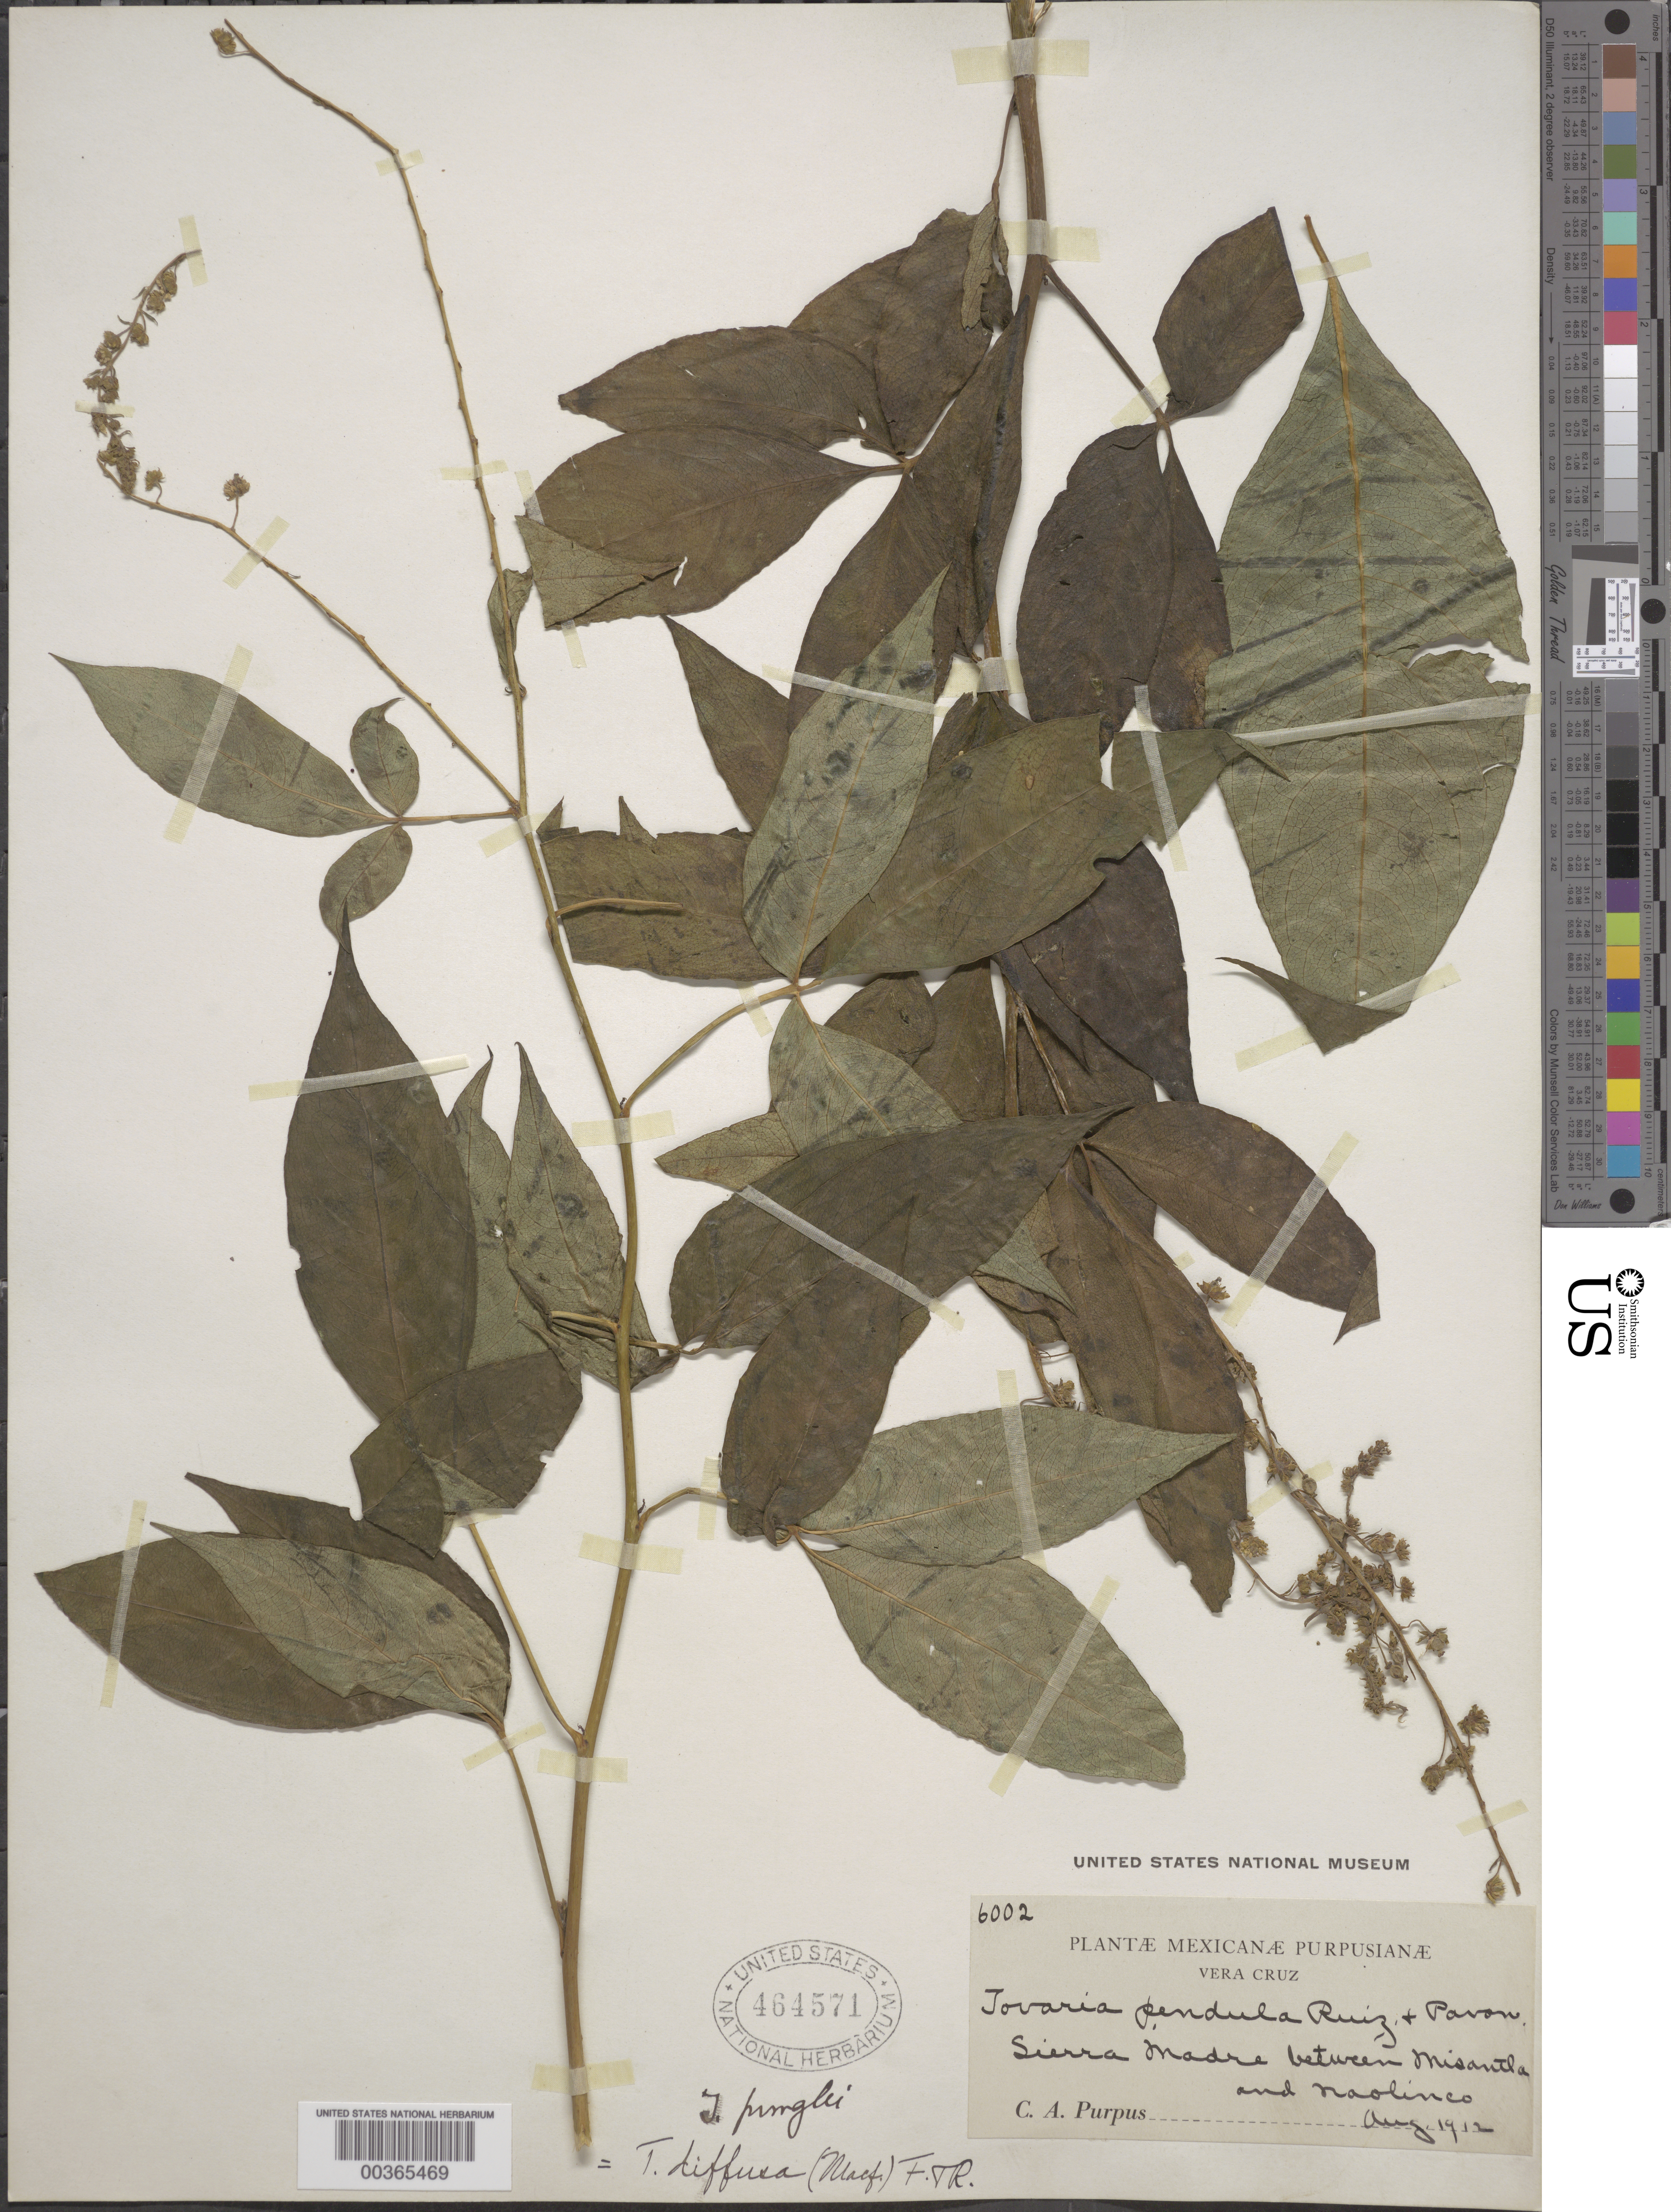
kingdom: Plantae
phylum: Tracheophyta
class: Magnoliopsida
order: Brassicales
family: Tovariaceae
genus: Tovaria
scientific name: Tovaria diffusa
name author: (Macfad.) Fawc. & Rendle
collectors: C. A. Purpus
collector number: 6002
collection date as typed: Aug 1912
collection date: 1912-08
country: Mexico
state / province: Veracruz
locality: Sierra Madre mtns., between misantha and naolines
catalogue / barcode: US 454571